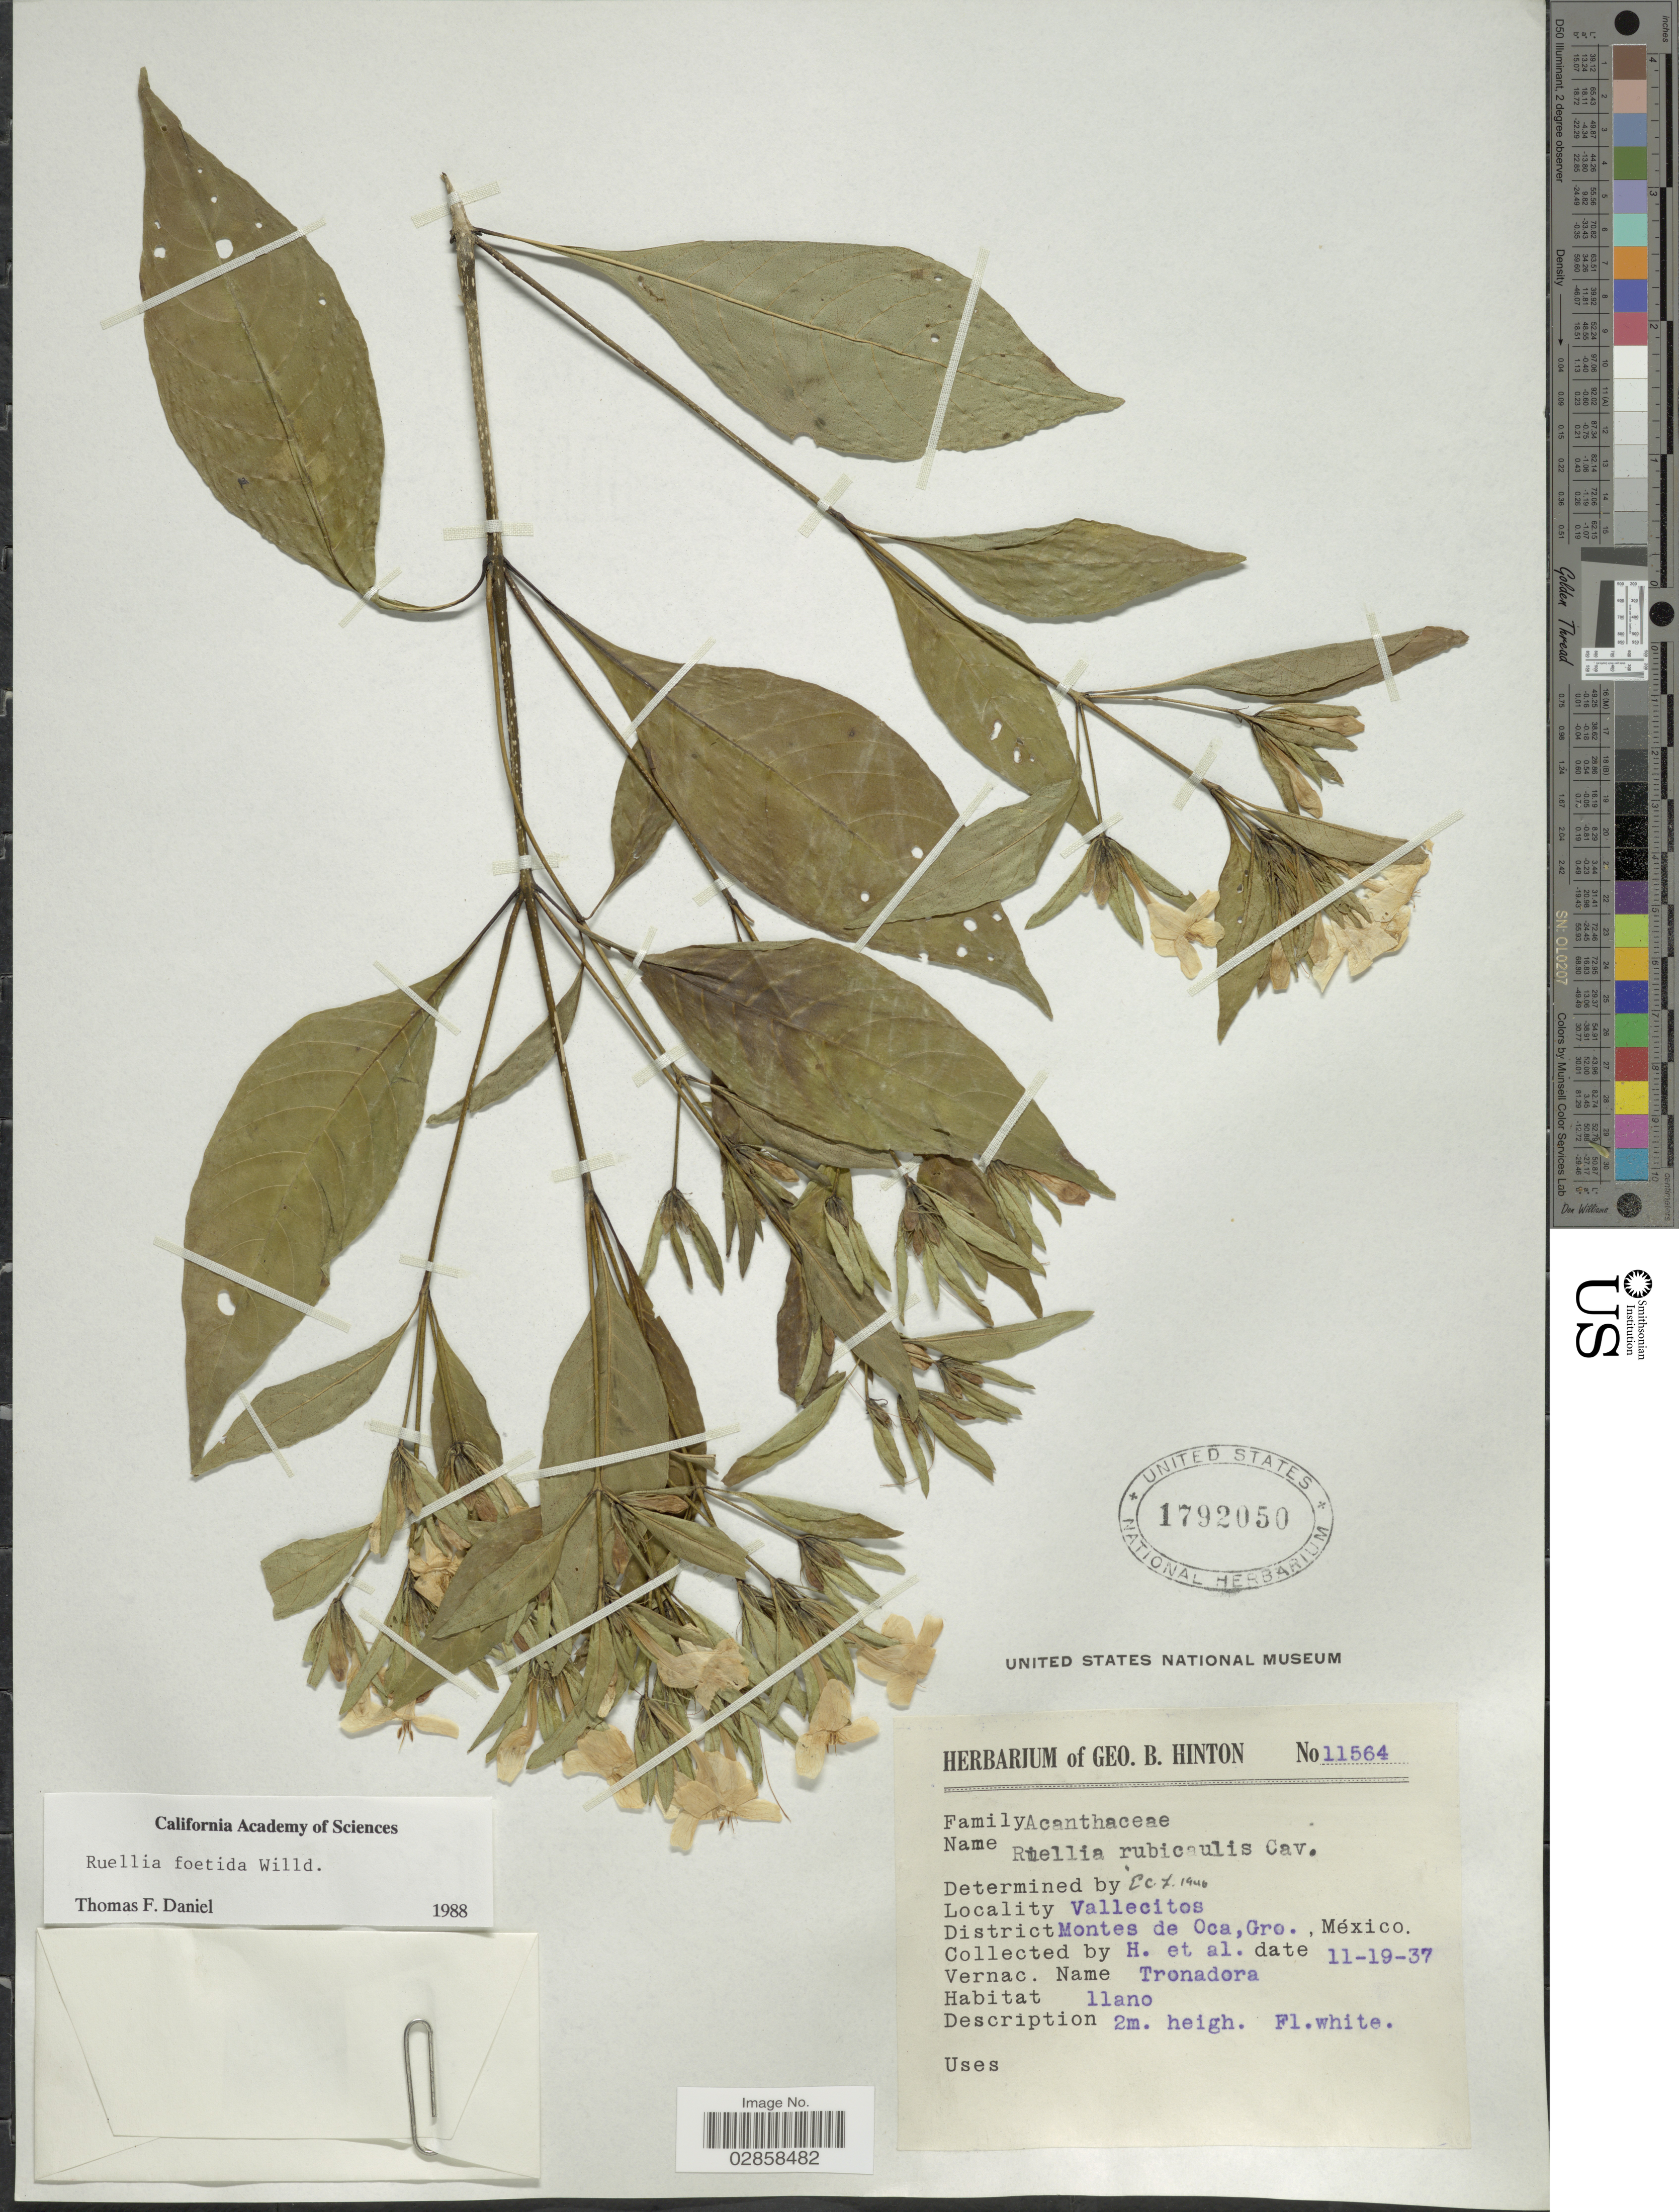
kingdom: Plantae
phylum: Tracheophyta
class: Magnoliopsida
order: Lamiales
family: Acanthaceae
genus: Ruellia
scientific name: Ruellia foetida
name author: Willd.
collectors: G. B. Hinton & et al.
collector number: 11564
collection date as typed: Transcribed d/m/y: 19/11/37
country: Mexico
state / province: Guerrero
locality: Vallecitos, District Montes de Oca.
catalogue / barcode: US 1792050